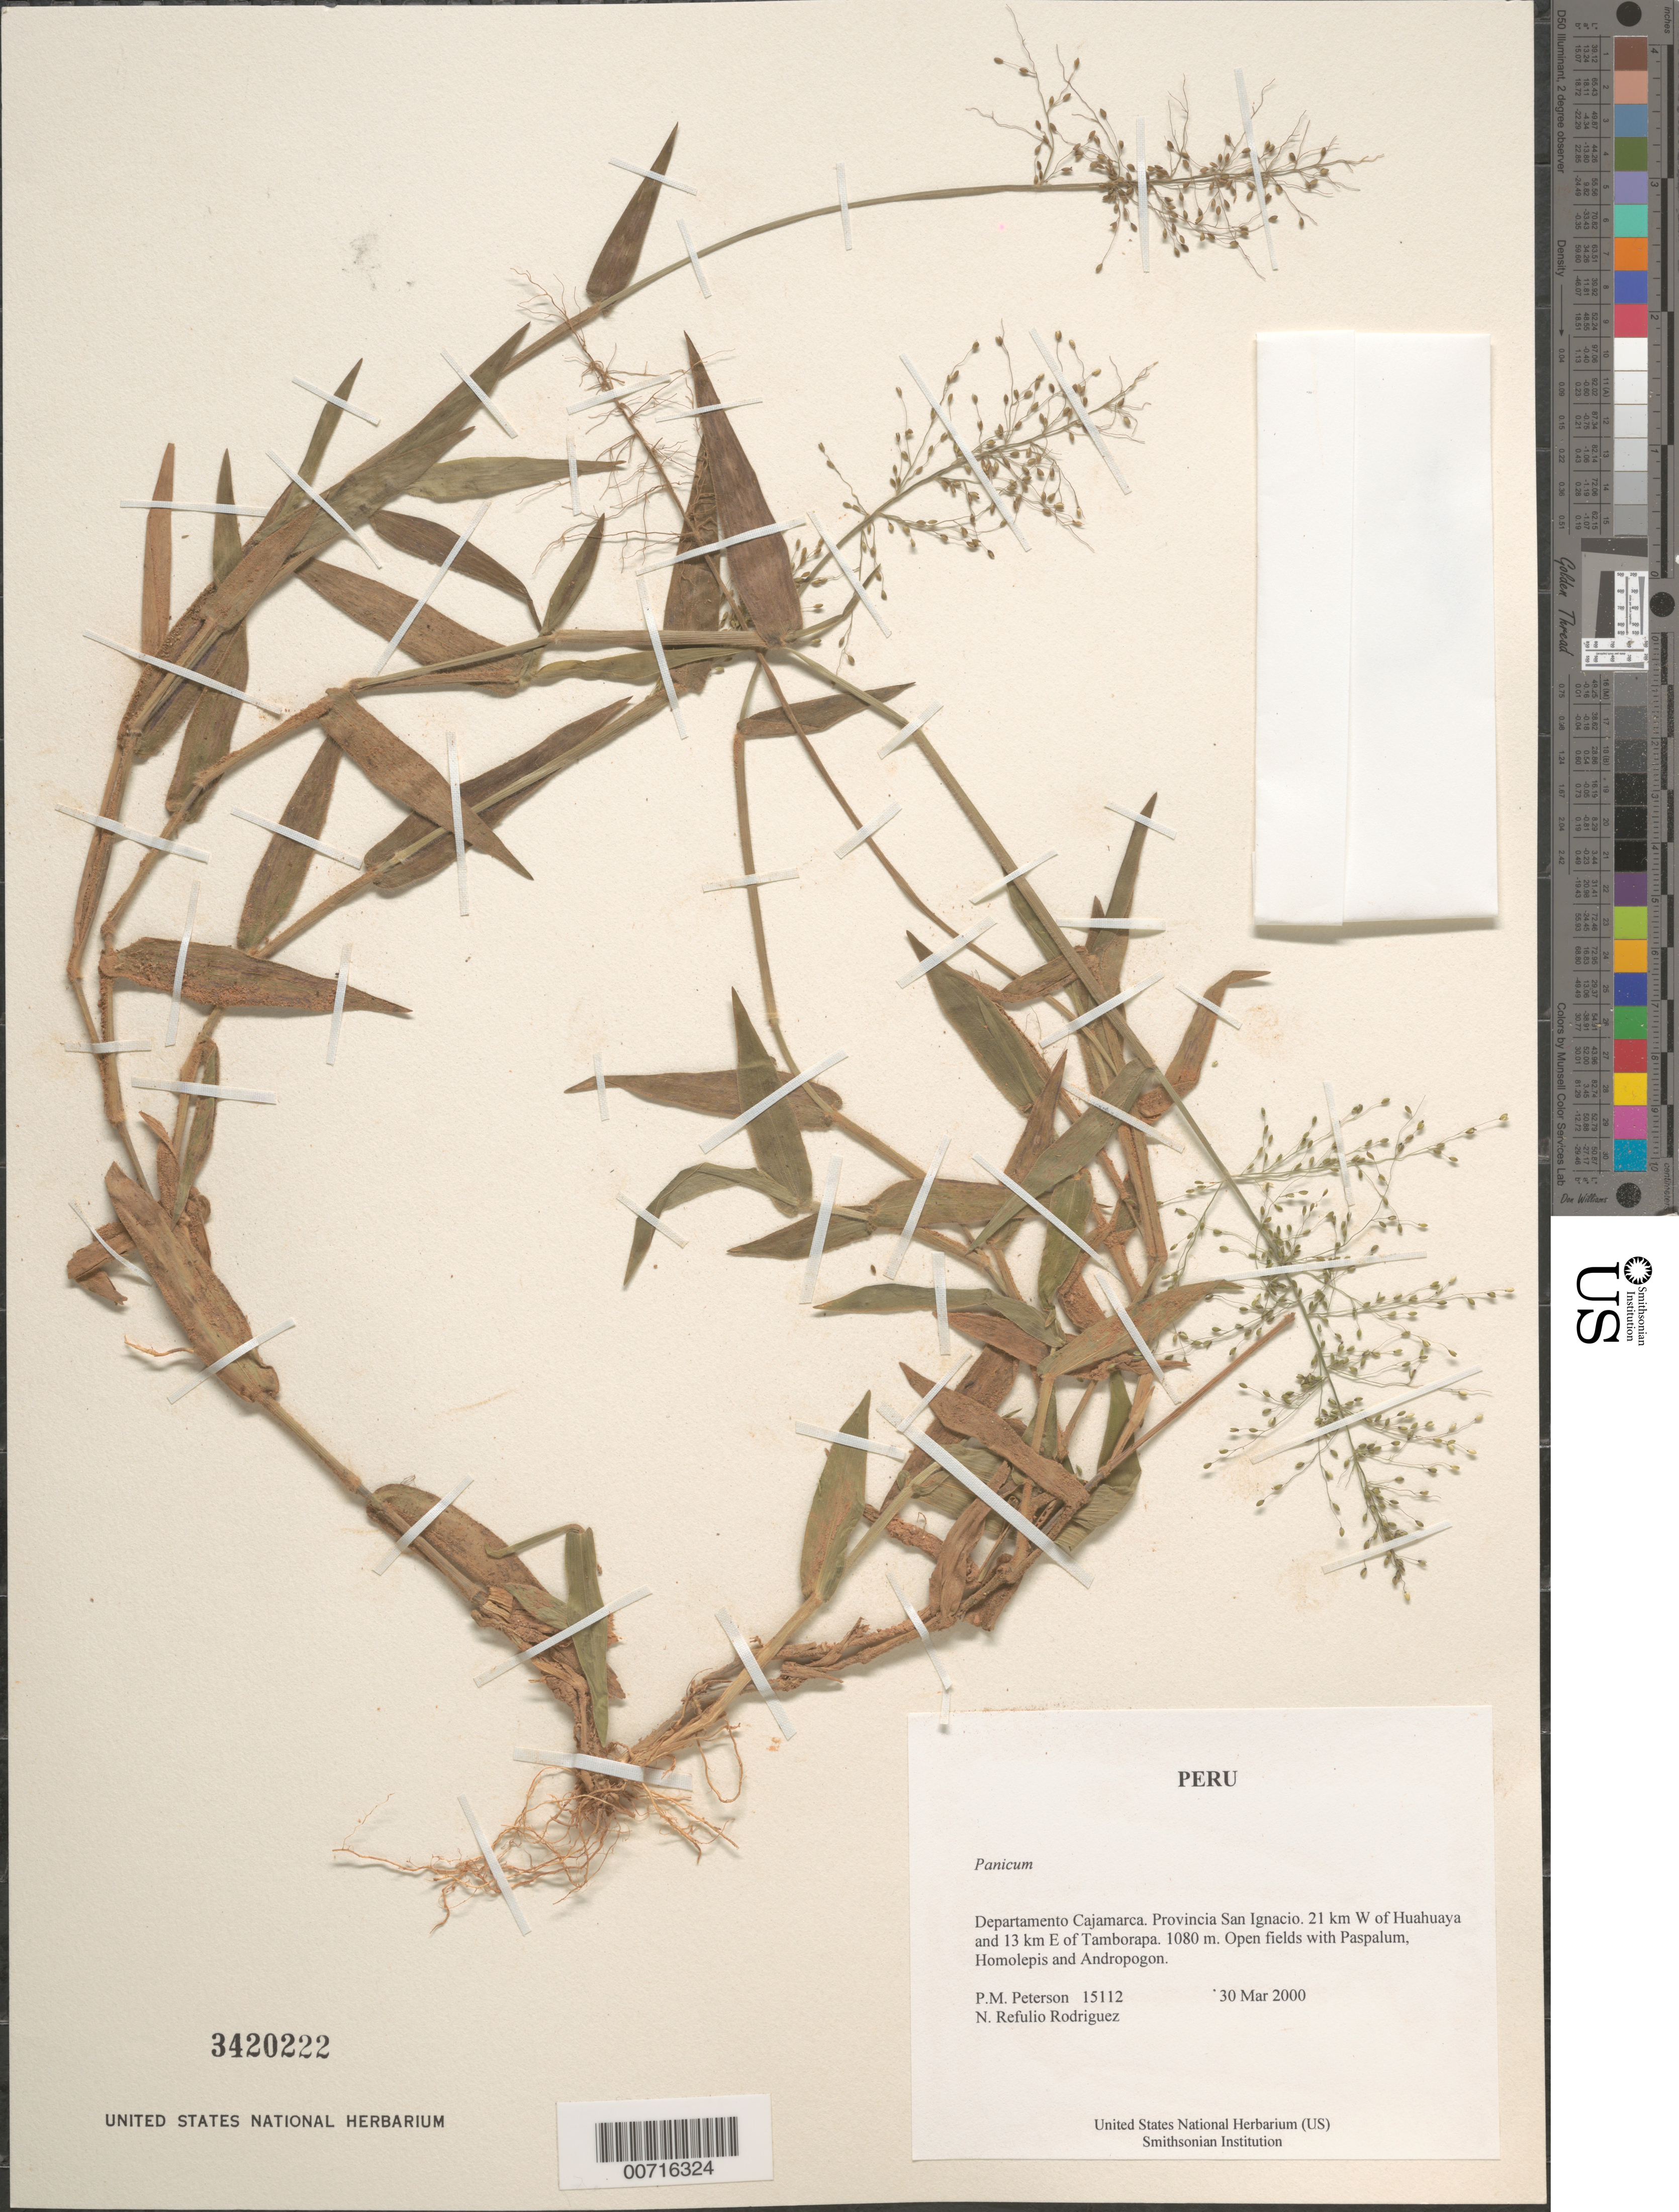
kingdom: Plantae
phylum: Tracheophyta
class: Liliopsida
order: Poales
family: Poaceae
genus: Panicum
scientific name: Panicum sp.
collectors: P. M. Peterson & N. Refulio-Rodríguez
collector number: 15112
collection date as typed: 30 Mar 2000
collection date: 2000-03-30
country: Peru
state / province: Cajamarca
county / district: San Ignacio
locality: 21 km W of Huahuaya and 13 km E of Tamborapa.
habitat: Open fields with Paspalum, Homolepis and Andropogon.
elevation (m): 1080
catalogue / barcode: US 3420222